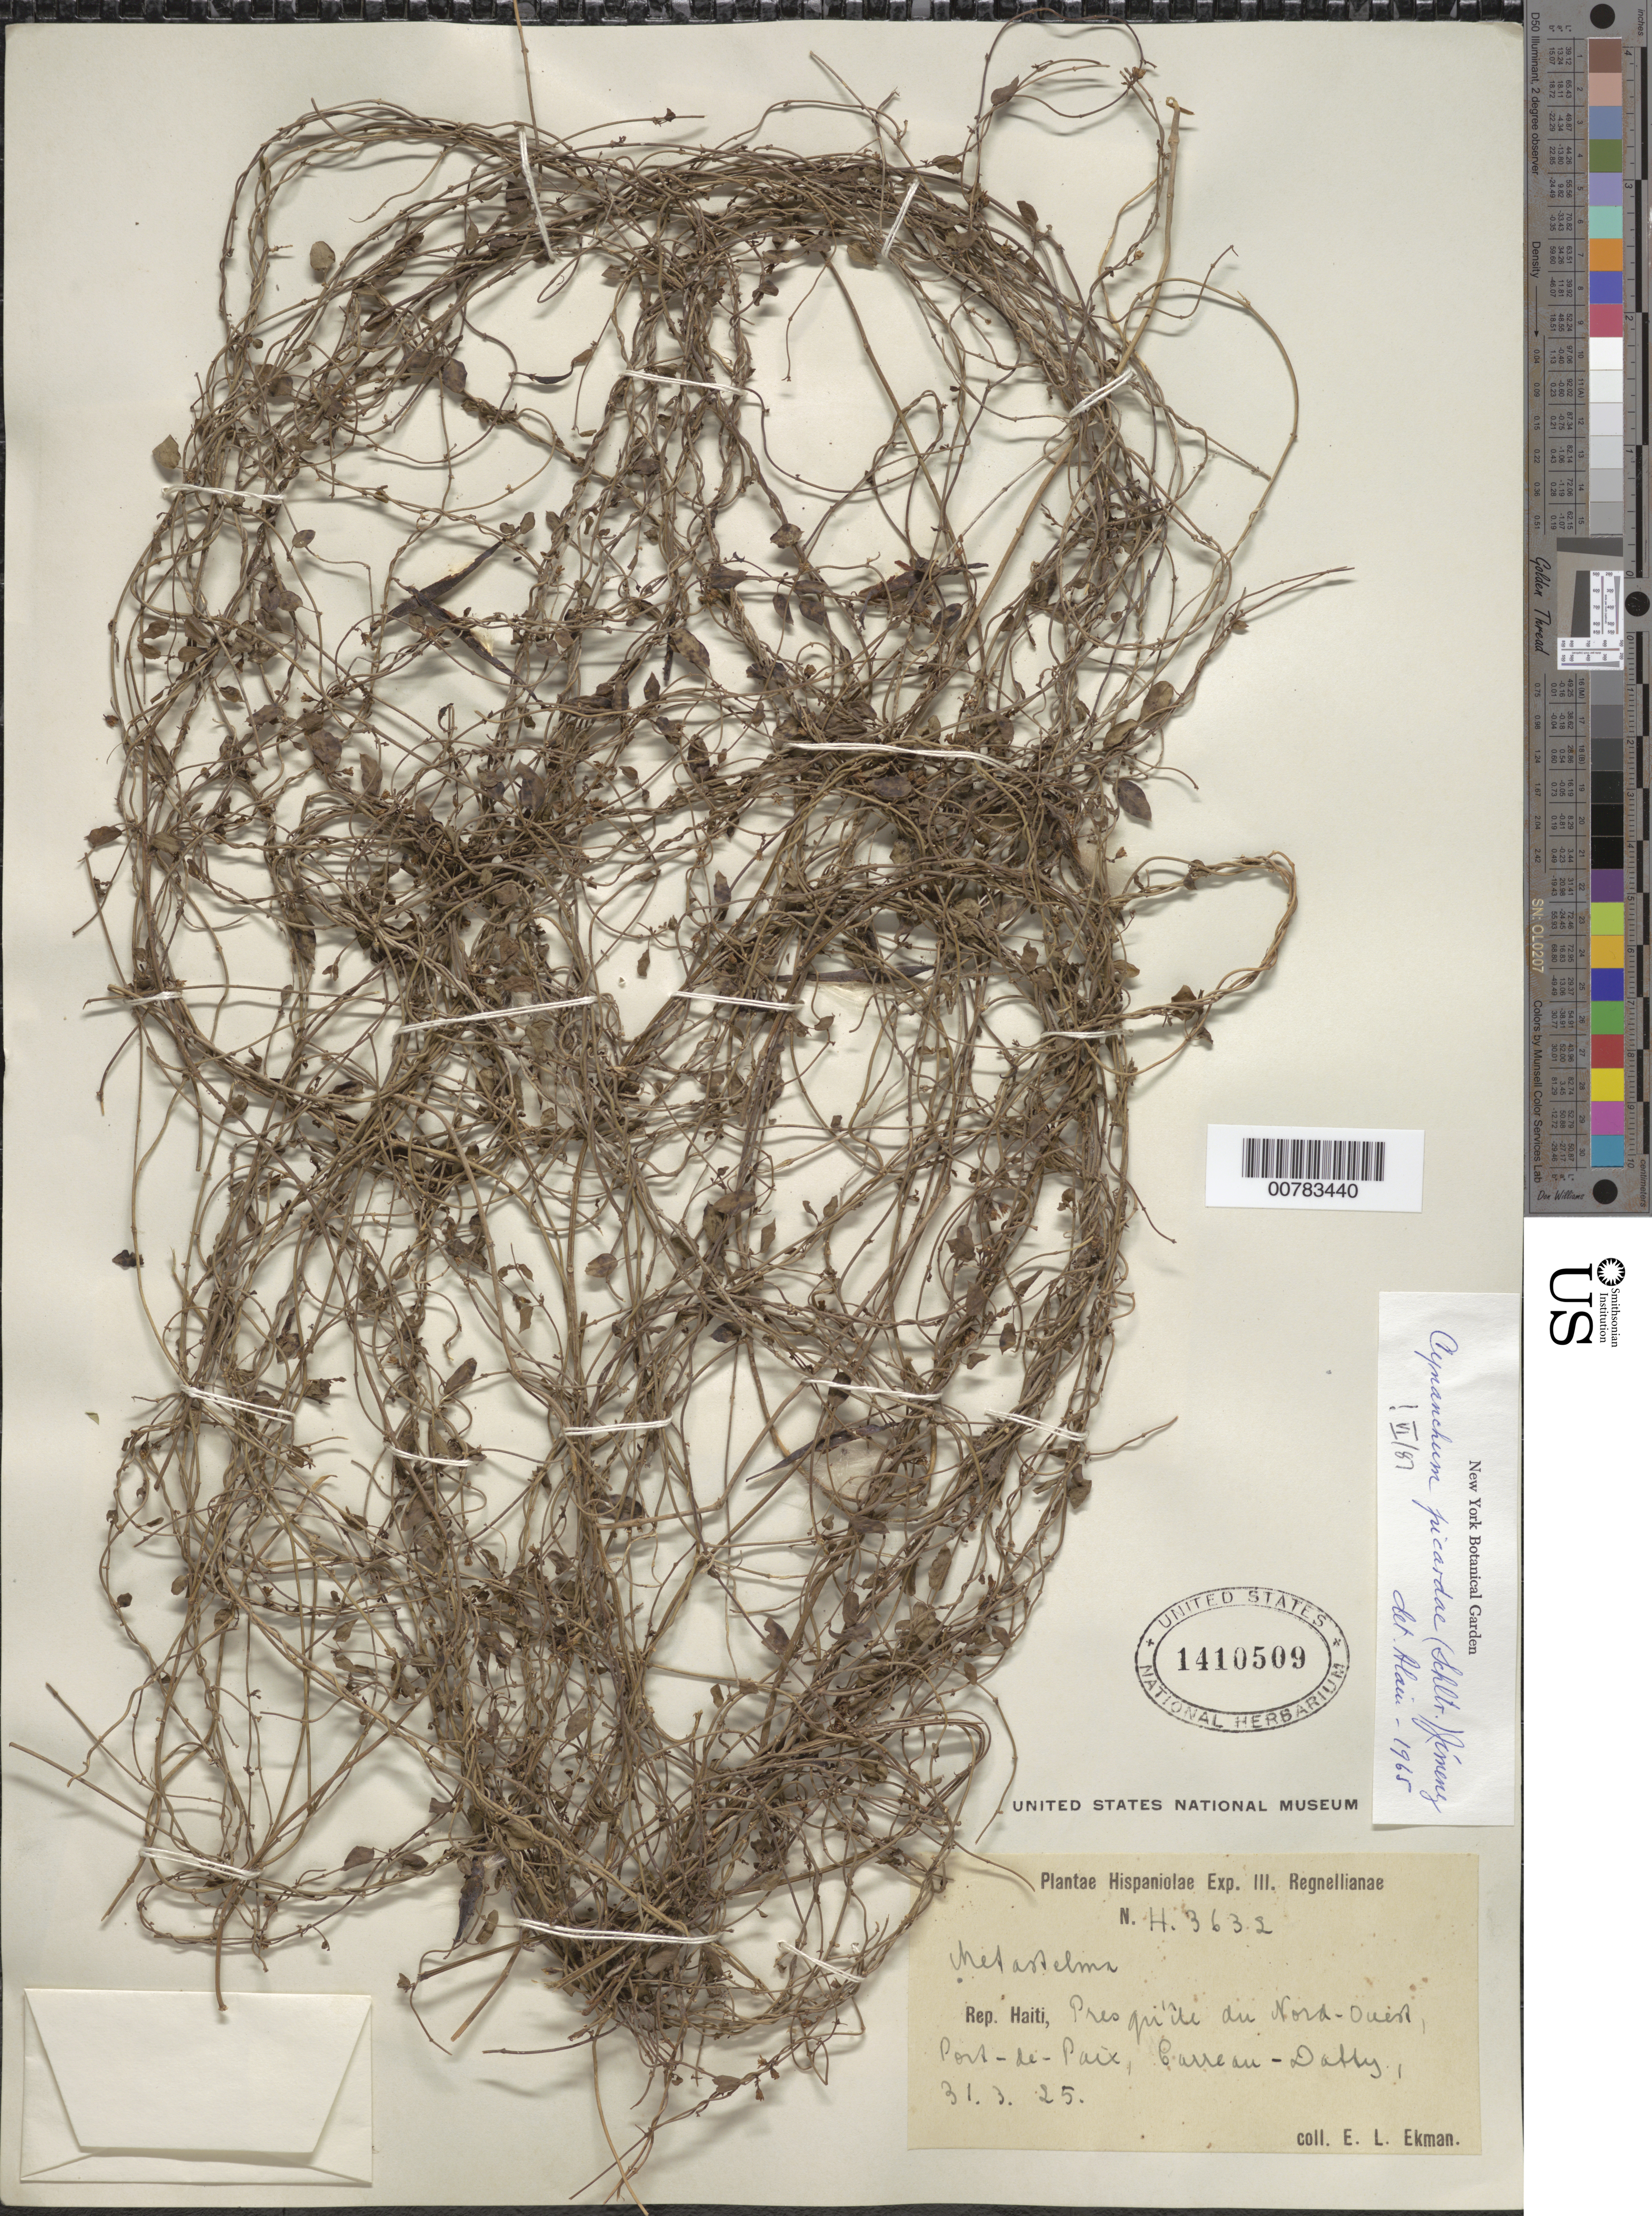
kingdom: Plantae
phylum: Tracheophyta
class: Magnoliopsida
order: Gentianales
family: Apocynaceae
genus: Metastelma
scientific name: Metastelma picardae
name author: Schltr.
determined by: Liogier, Alain H.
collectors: E. L. Ekman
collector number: H 3632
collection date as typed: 31 Mar 1925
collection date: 1925-03-31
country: Haiti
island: Hispaniola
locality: Presquîle du Nord-Ouest, Port-de-Paix, Carreau-Dotty.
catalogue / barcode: US 1410509